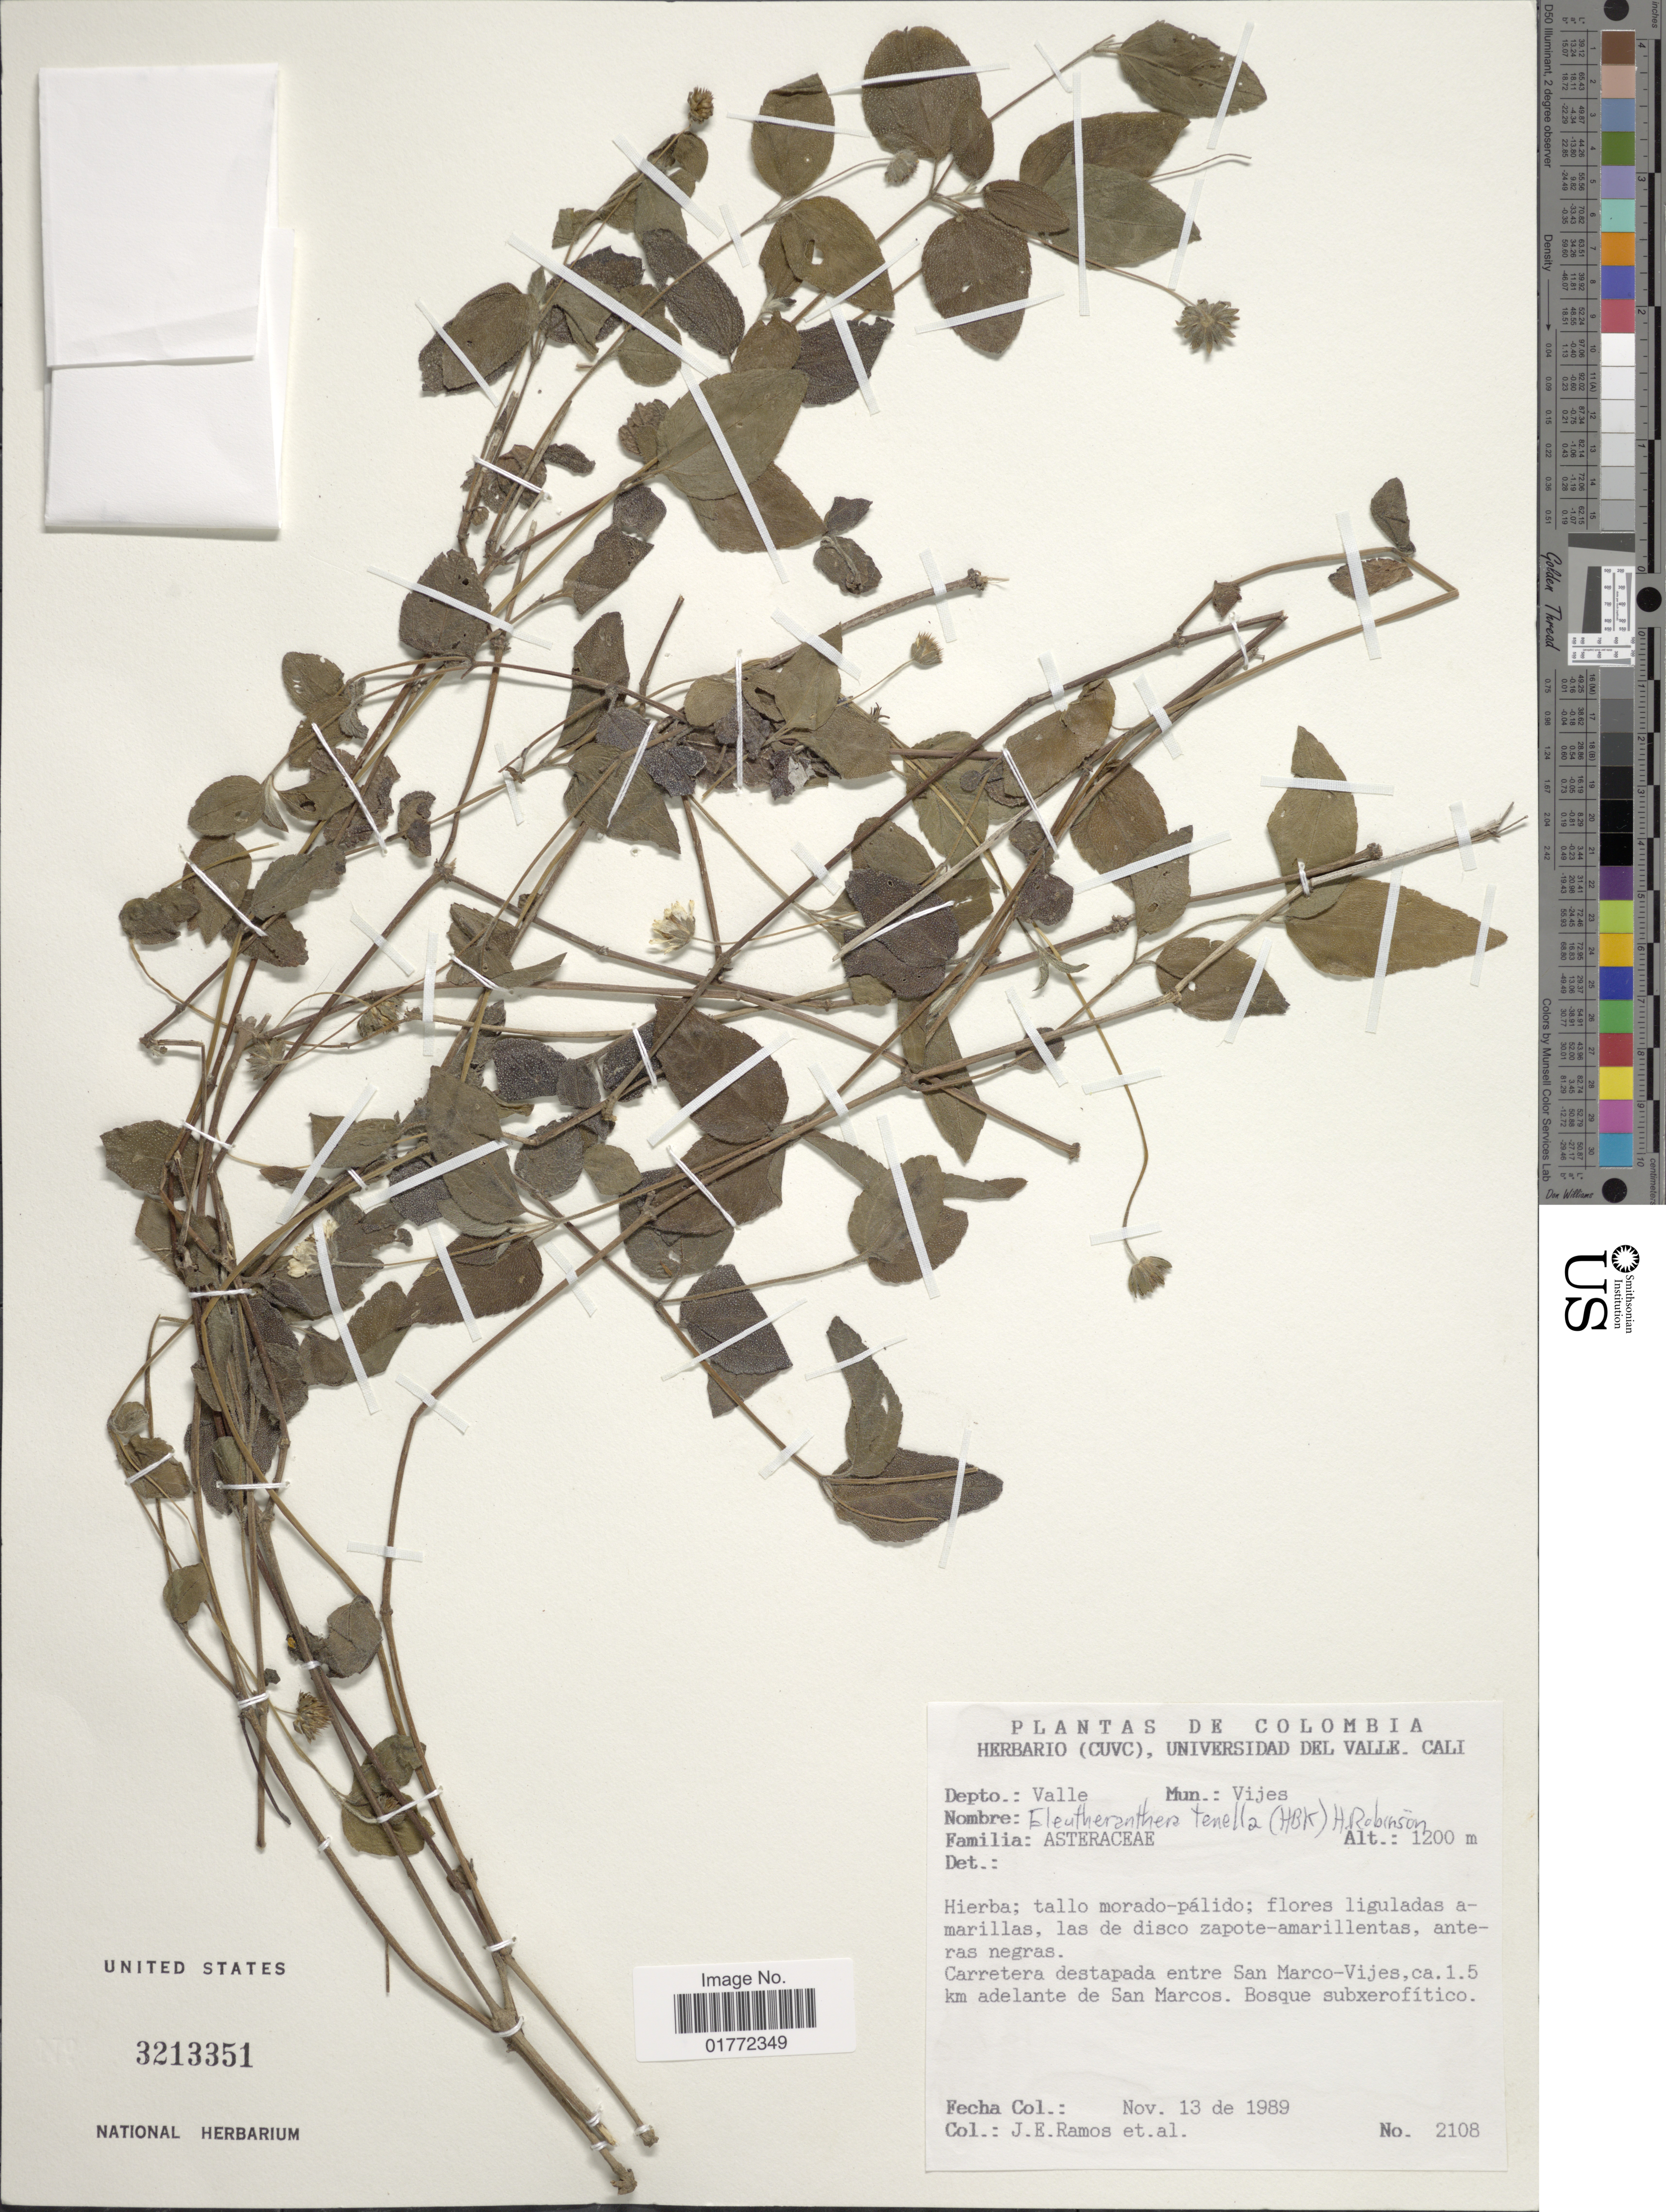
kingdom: Plantae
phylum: Tracheophyta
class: Magnoliopsida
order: Asterales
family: Asteraceae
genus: Eleutheranthera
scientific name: Eleutheranthera tenella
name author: (Kunth) H. Rob.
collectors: J. E. Ramos & et al.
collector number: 2108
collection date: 1989-11-13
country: Colombia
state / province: Valle del Cauca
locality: Depto.: Valle, Mun.: Viejes, Carretera destapada entre San Marco-Vijes, ca. 1.5 km adelante de San Marcos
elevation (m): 1200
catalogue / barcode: US 3213351